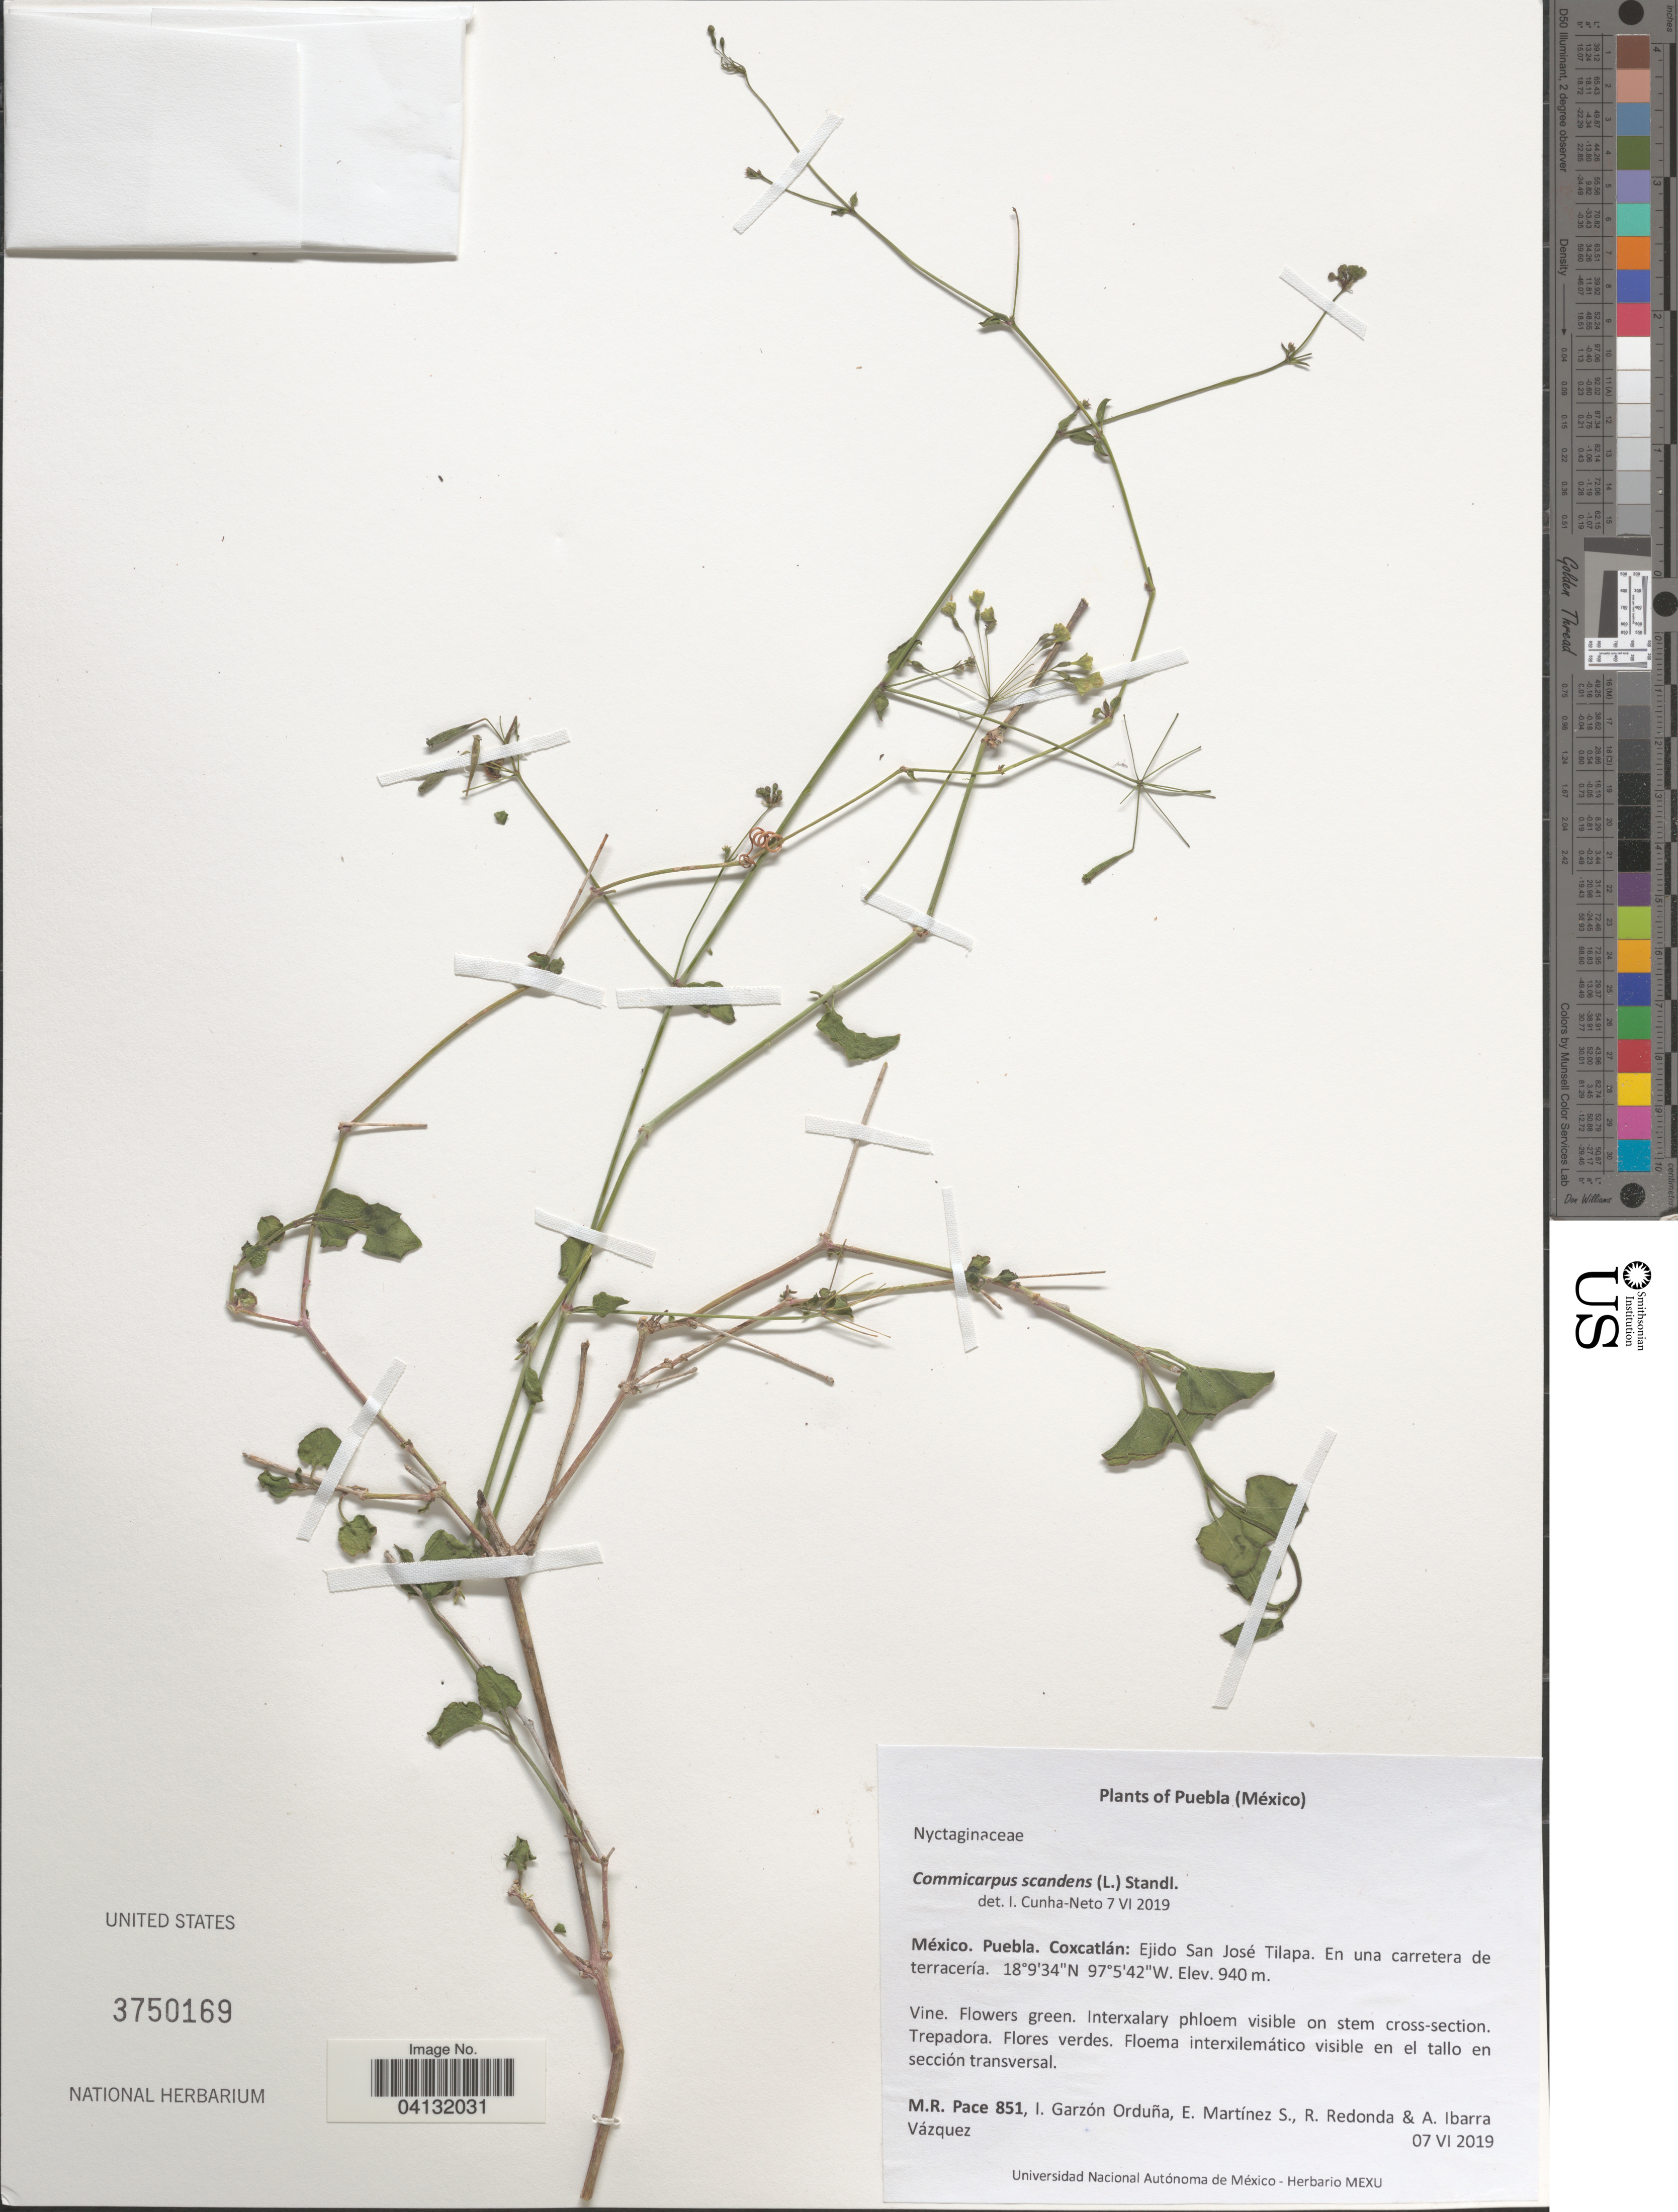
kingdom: Plantae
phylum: Tracheophyta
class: Magnoliopsida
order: Caryophyllales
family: Nyctaginaceae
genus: Commicarpus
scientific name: Commicarpus scandens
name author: (L.) Standl.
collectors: M. R. Pace, I. Garzón Orduna, E. M. Martínez S., R. Redonda & A. Ibarra Vázquez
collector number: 851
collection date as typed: Transcribed d/m/y: 7/6/2019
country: Mexico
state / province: Puebla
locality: Cuicatlán: Ejido San José Tilapa.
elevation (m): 940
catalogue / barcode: US 3750169